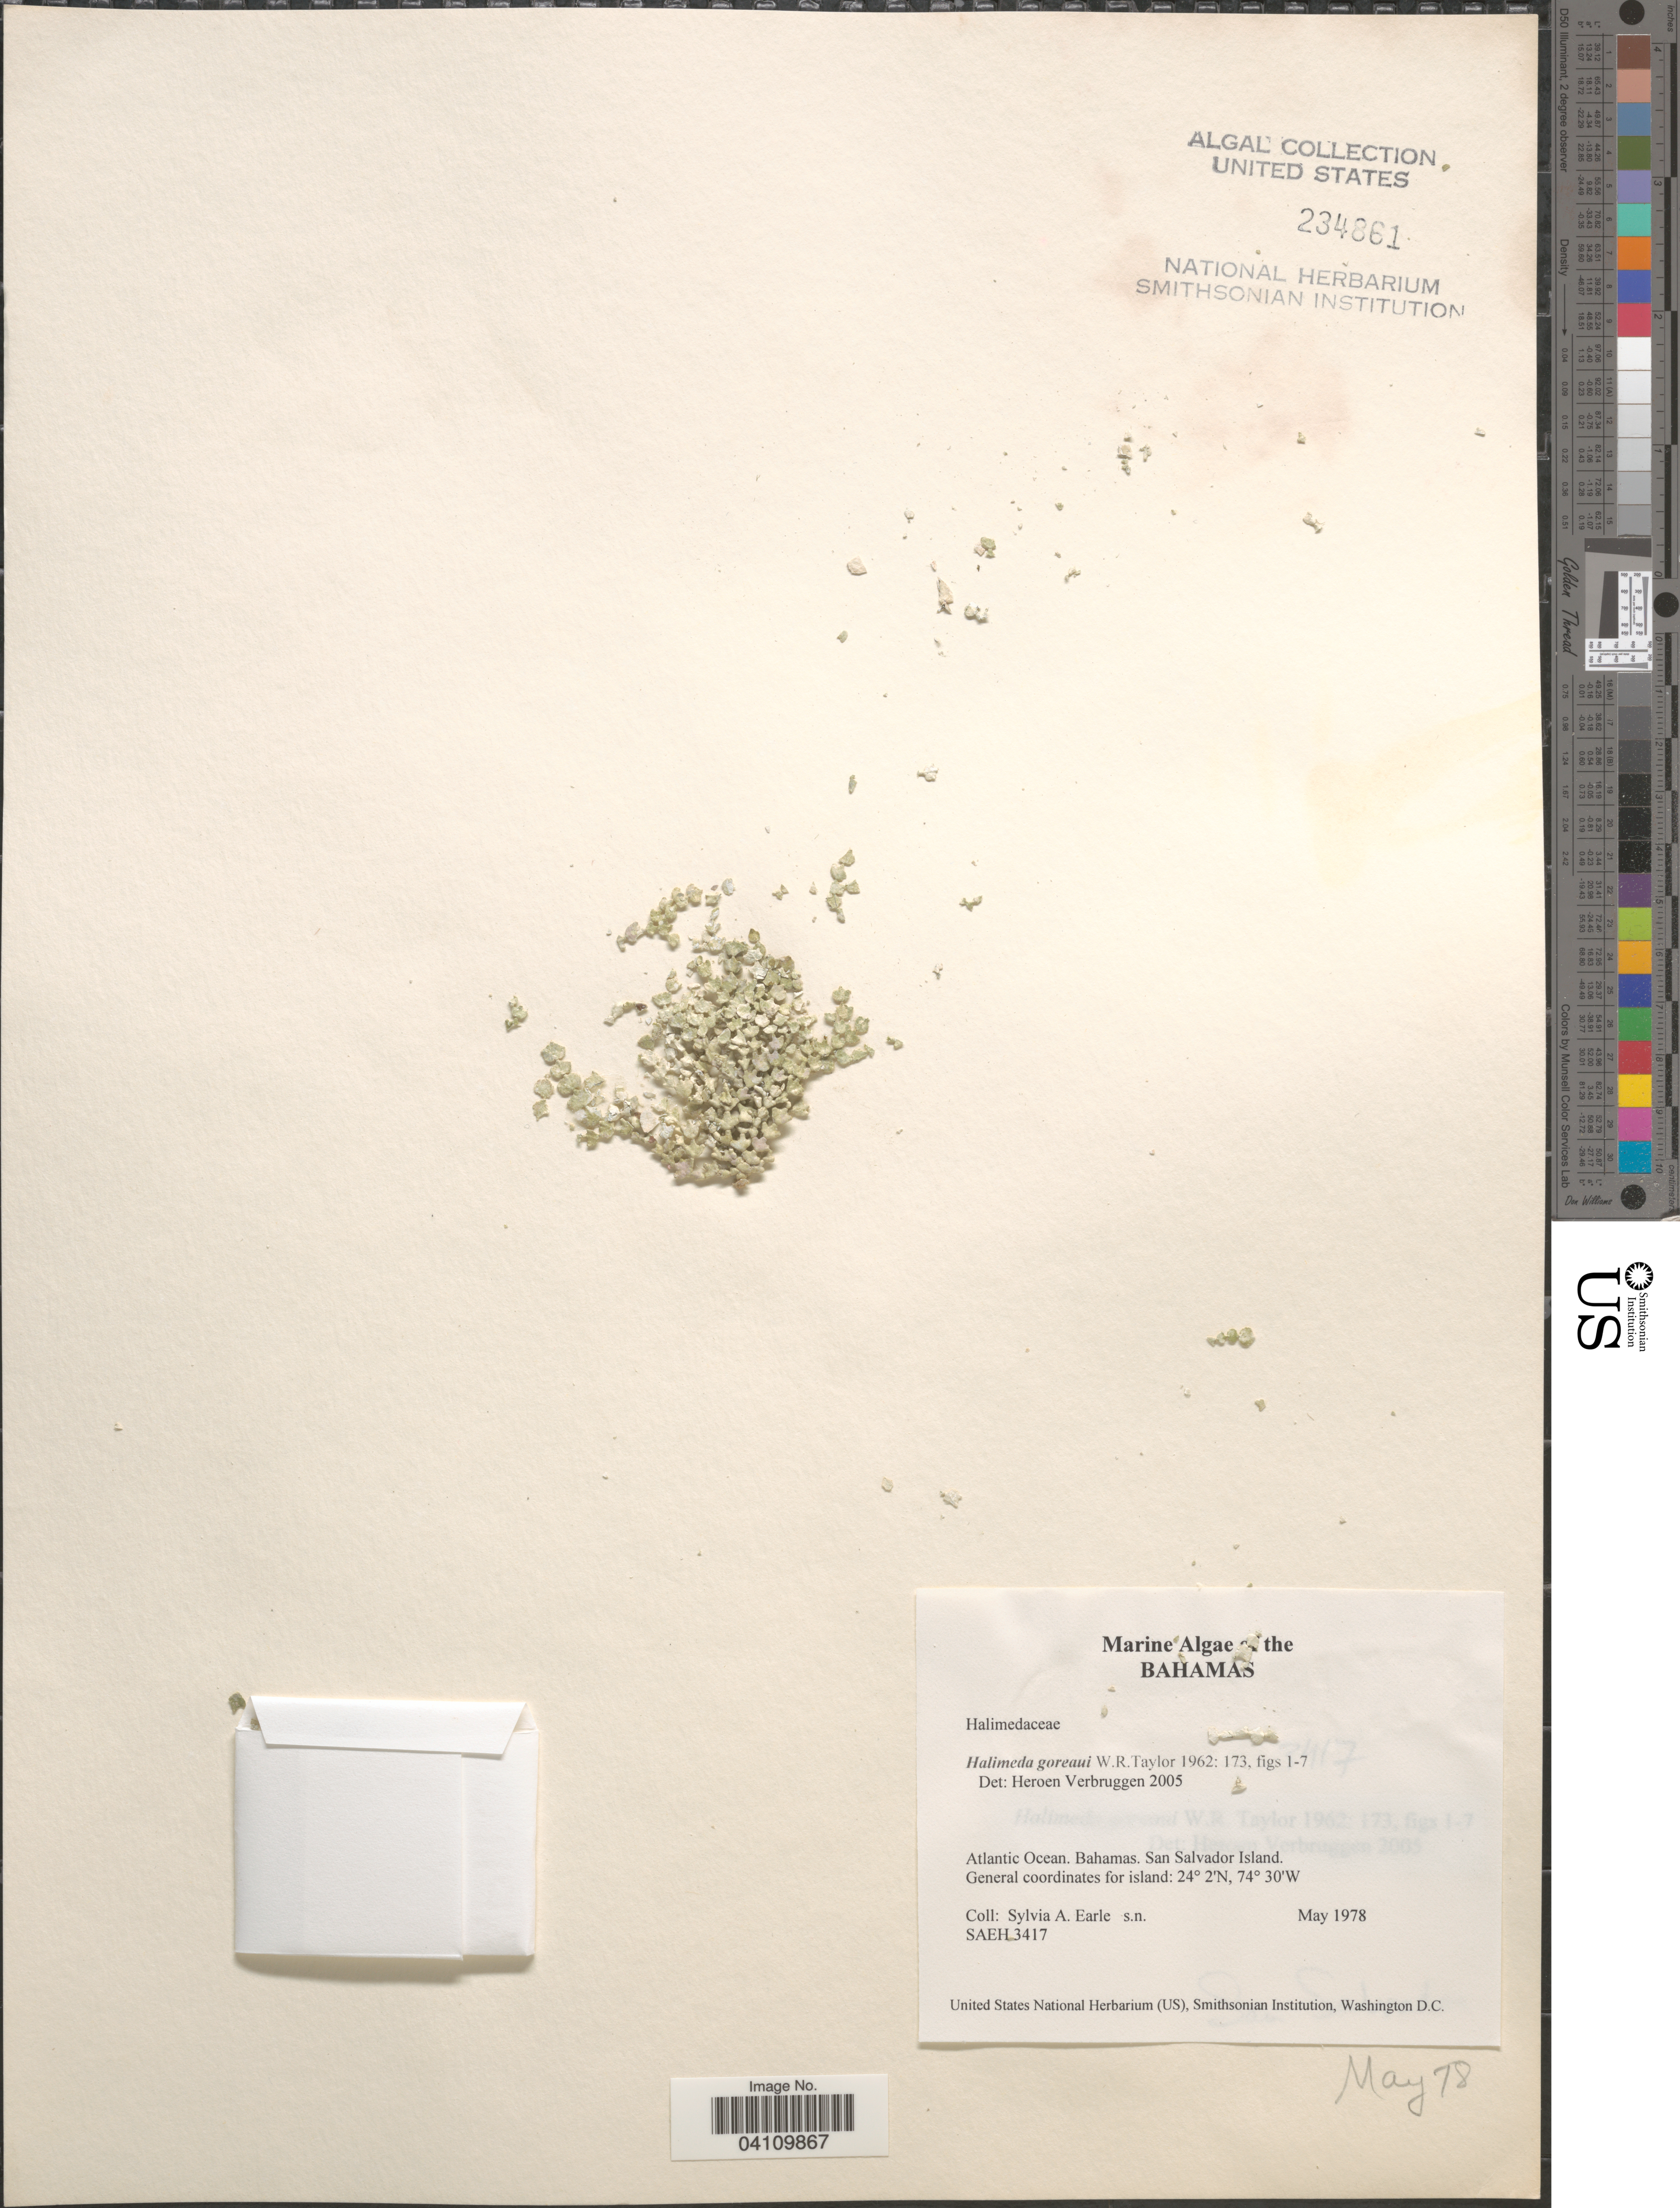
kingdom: Plantae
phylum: Chlorophyta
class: Ulvophyceae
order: Bryopsidales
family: Halimedaceae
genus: Halimeda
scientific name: Halimeda goreaui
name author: W.R. Taylor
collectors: S. A. Earle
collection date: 1978-05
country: Bahamas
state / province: San Salvador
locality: Atlantic Ocean. San Salvador Island.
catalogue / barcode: US 234861